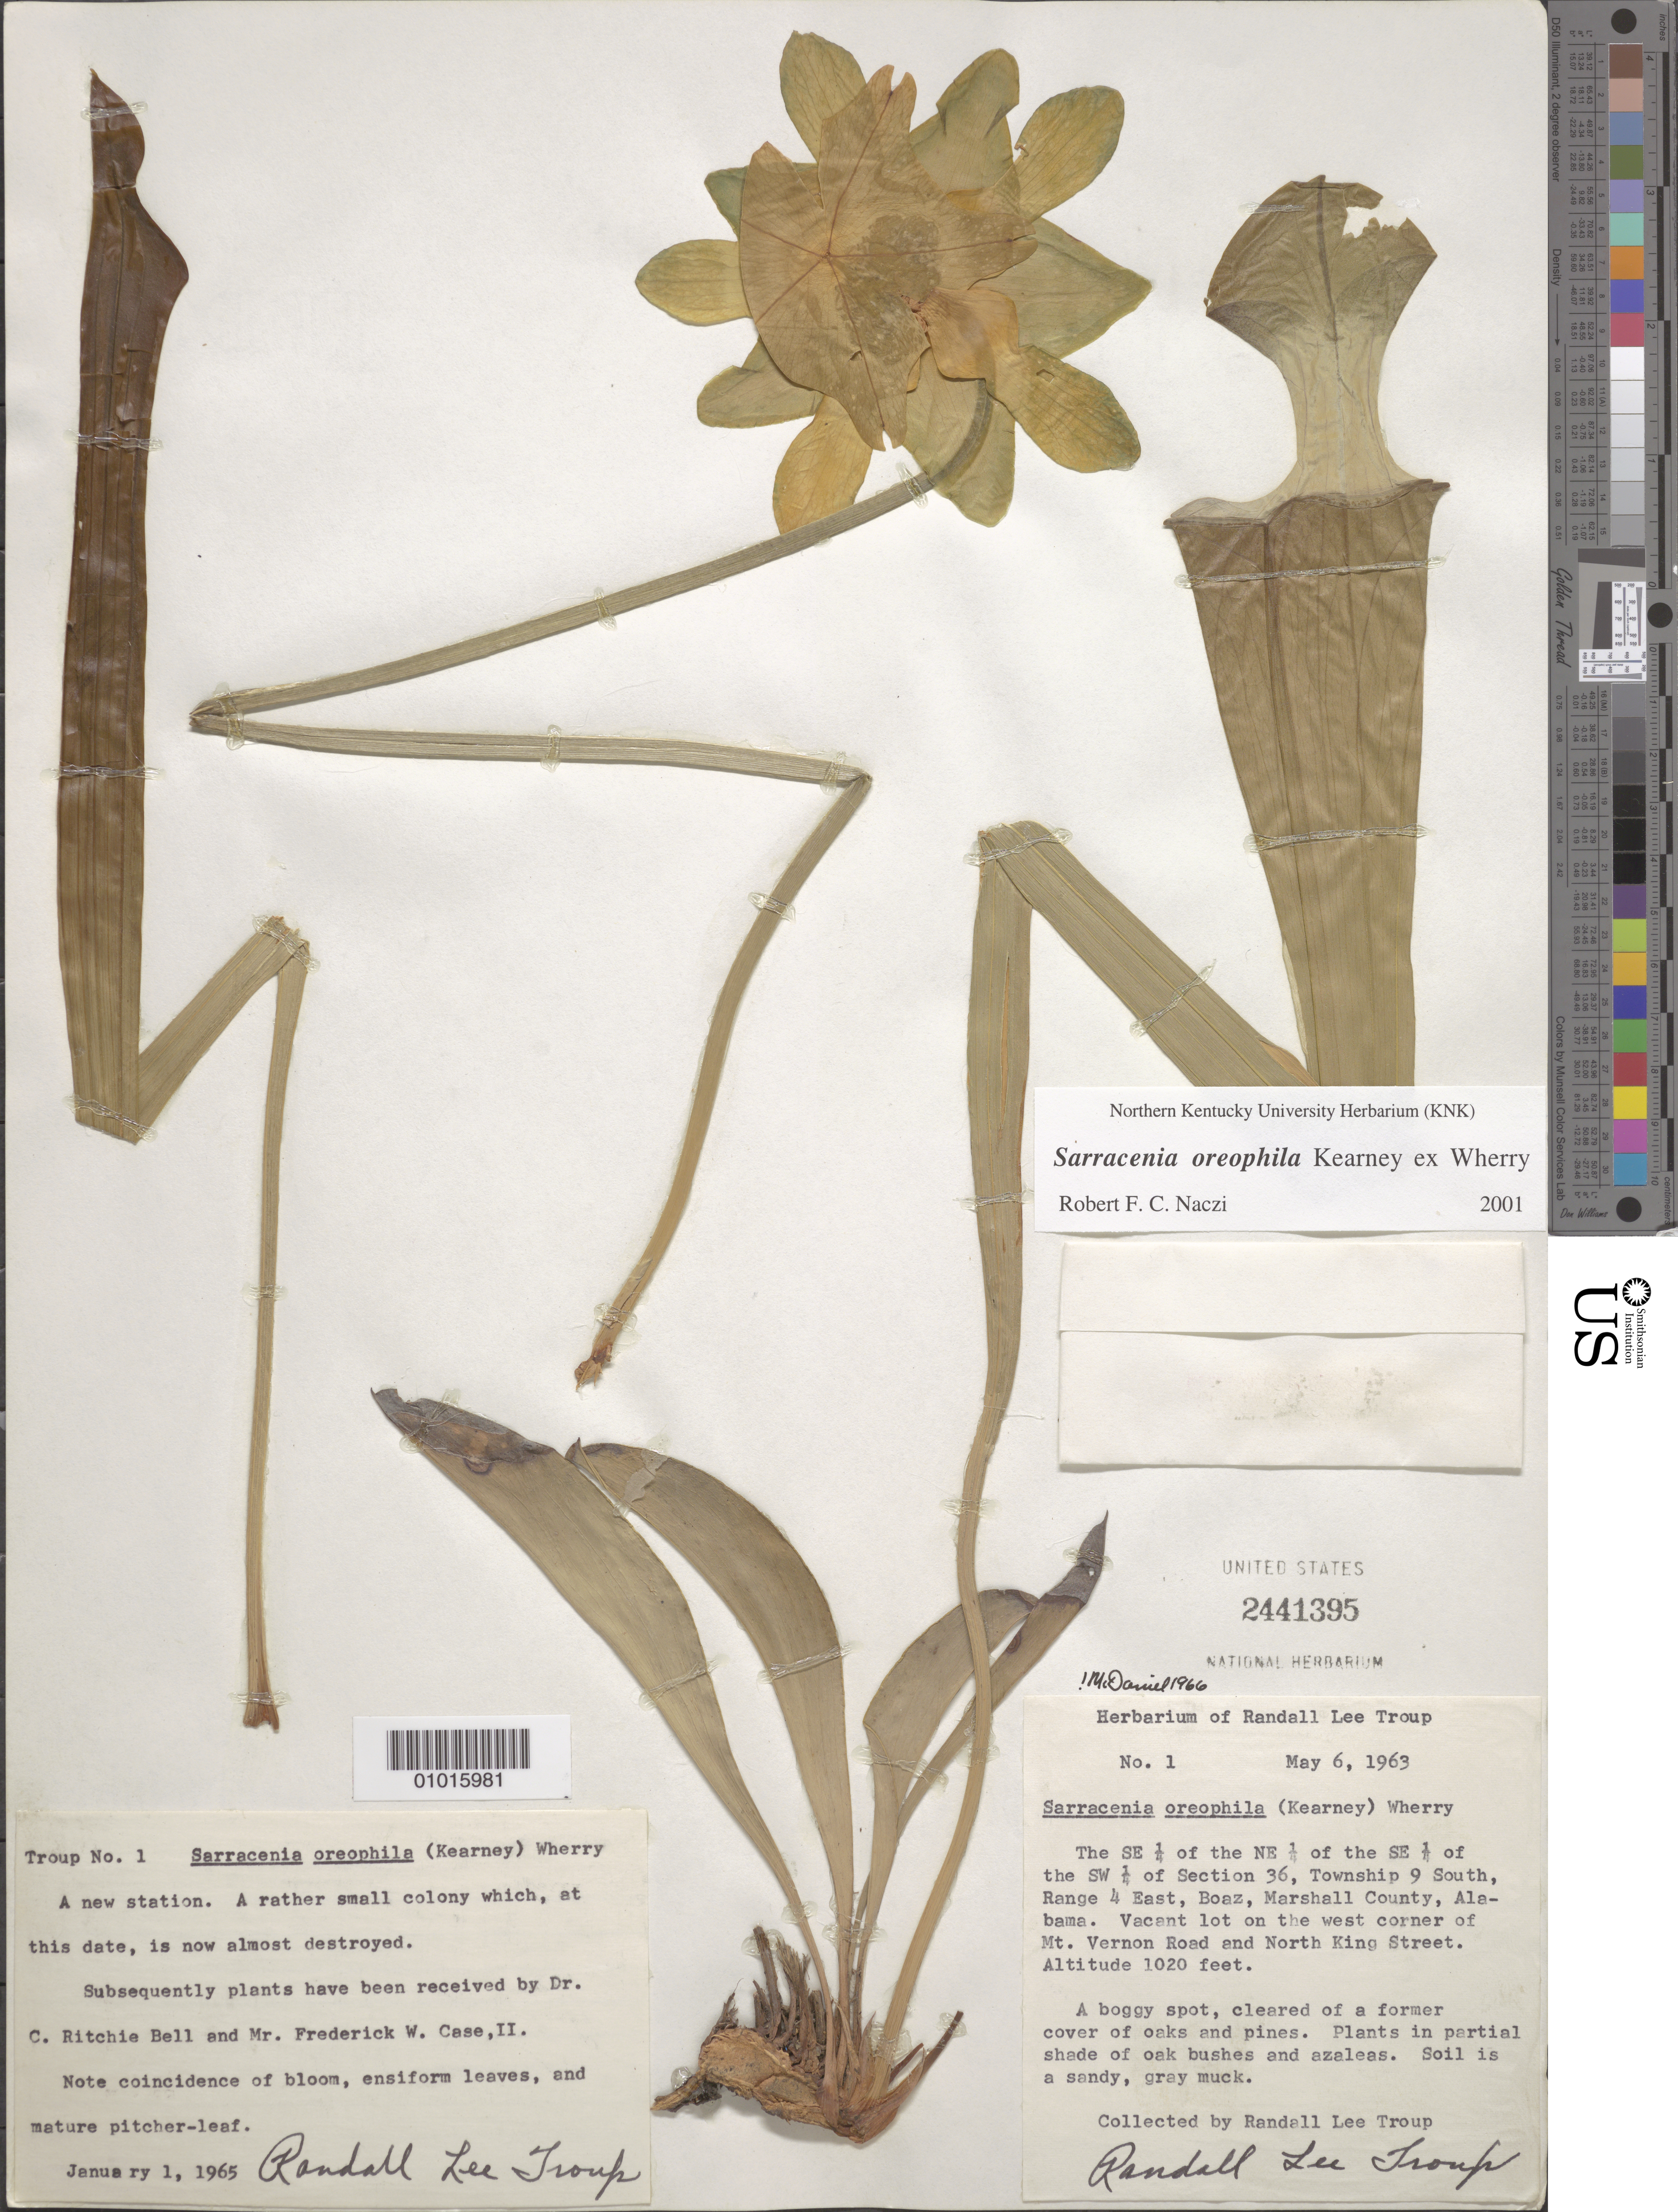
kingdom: Plantae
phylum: Tracheophyta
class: Magnoliopsida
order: Ericales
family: Sarraceniaceae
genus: Sarracenia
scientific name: Sarracenia oreophila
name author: Kearney ex Wherry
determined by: Naczi, R. F. C.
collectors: R. Troup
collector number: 1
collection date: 1963-05-06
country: United States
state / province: Alabama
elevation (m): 311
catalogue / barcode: US 2441395